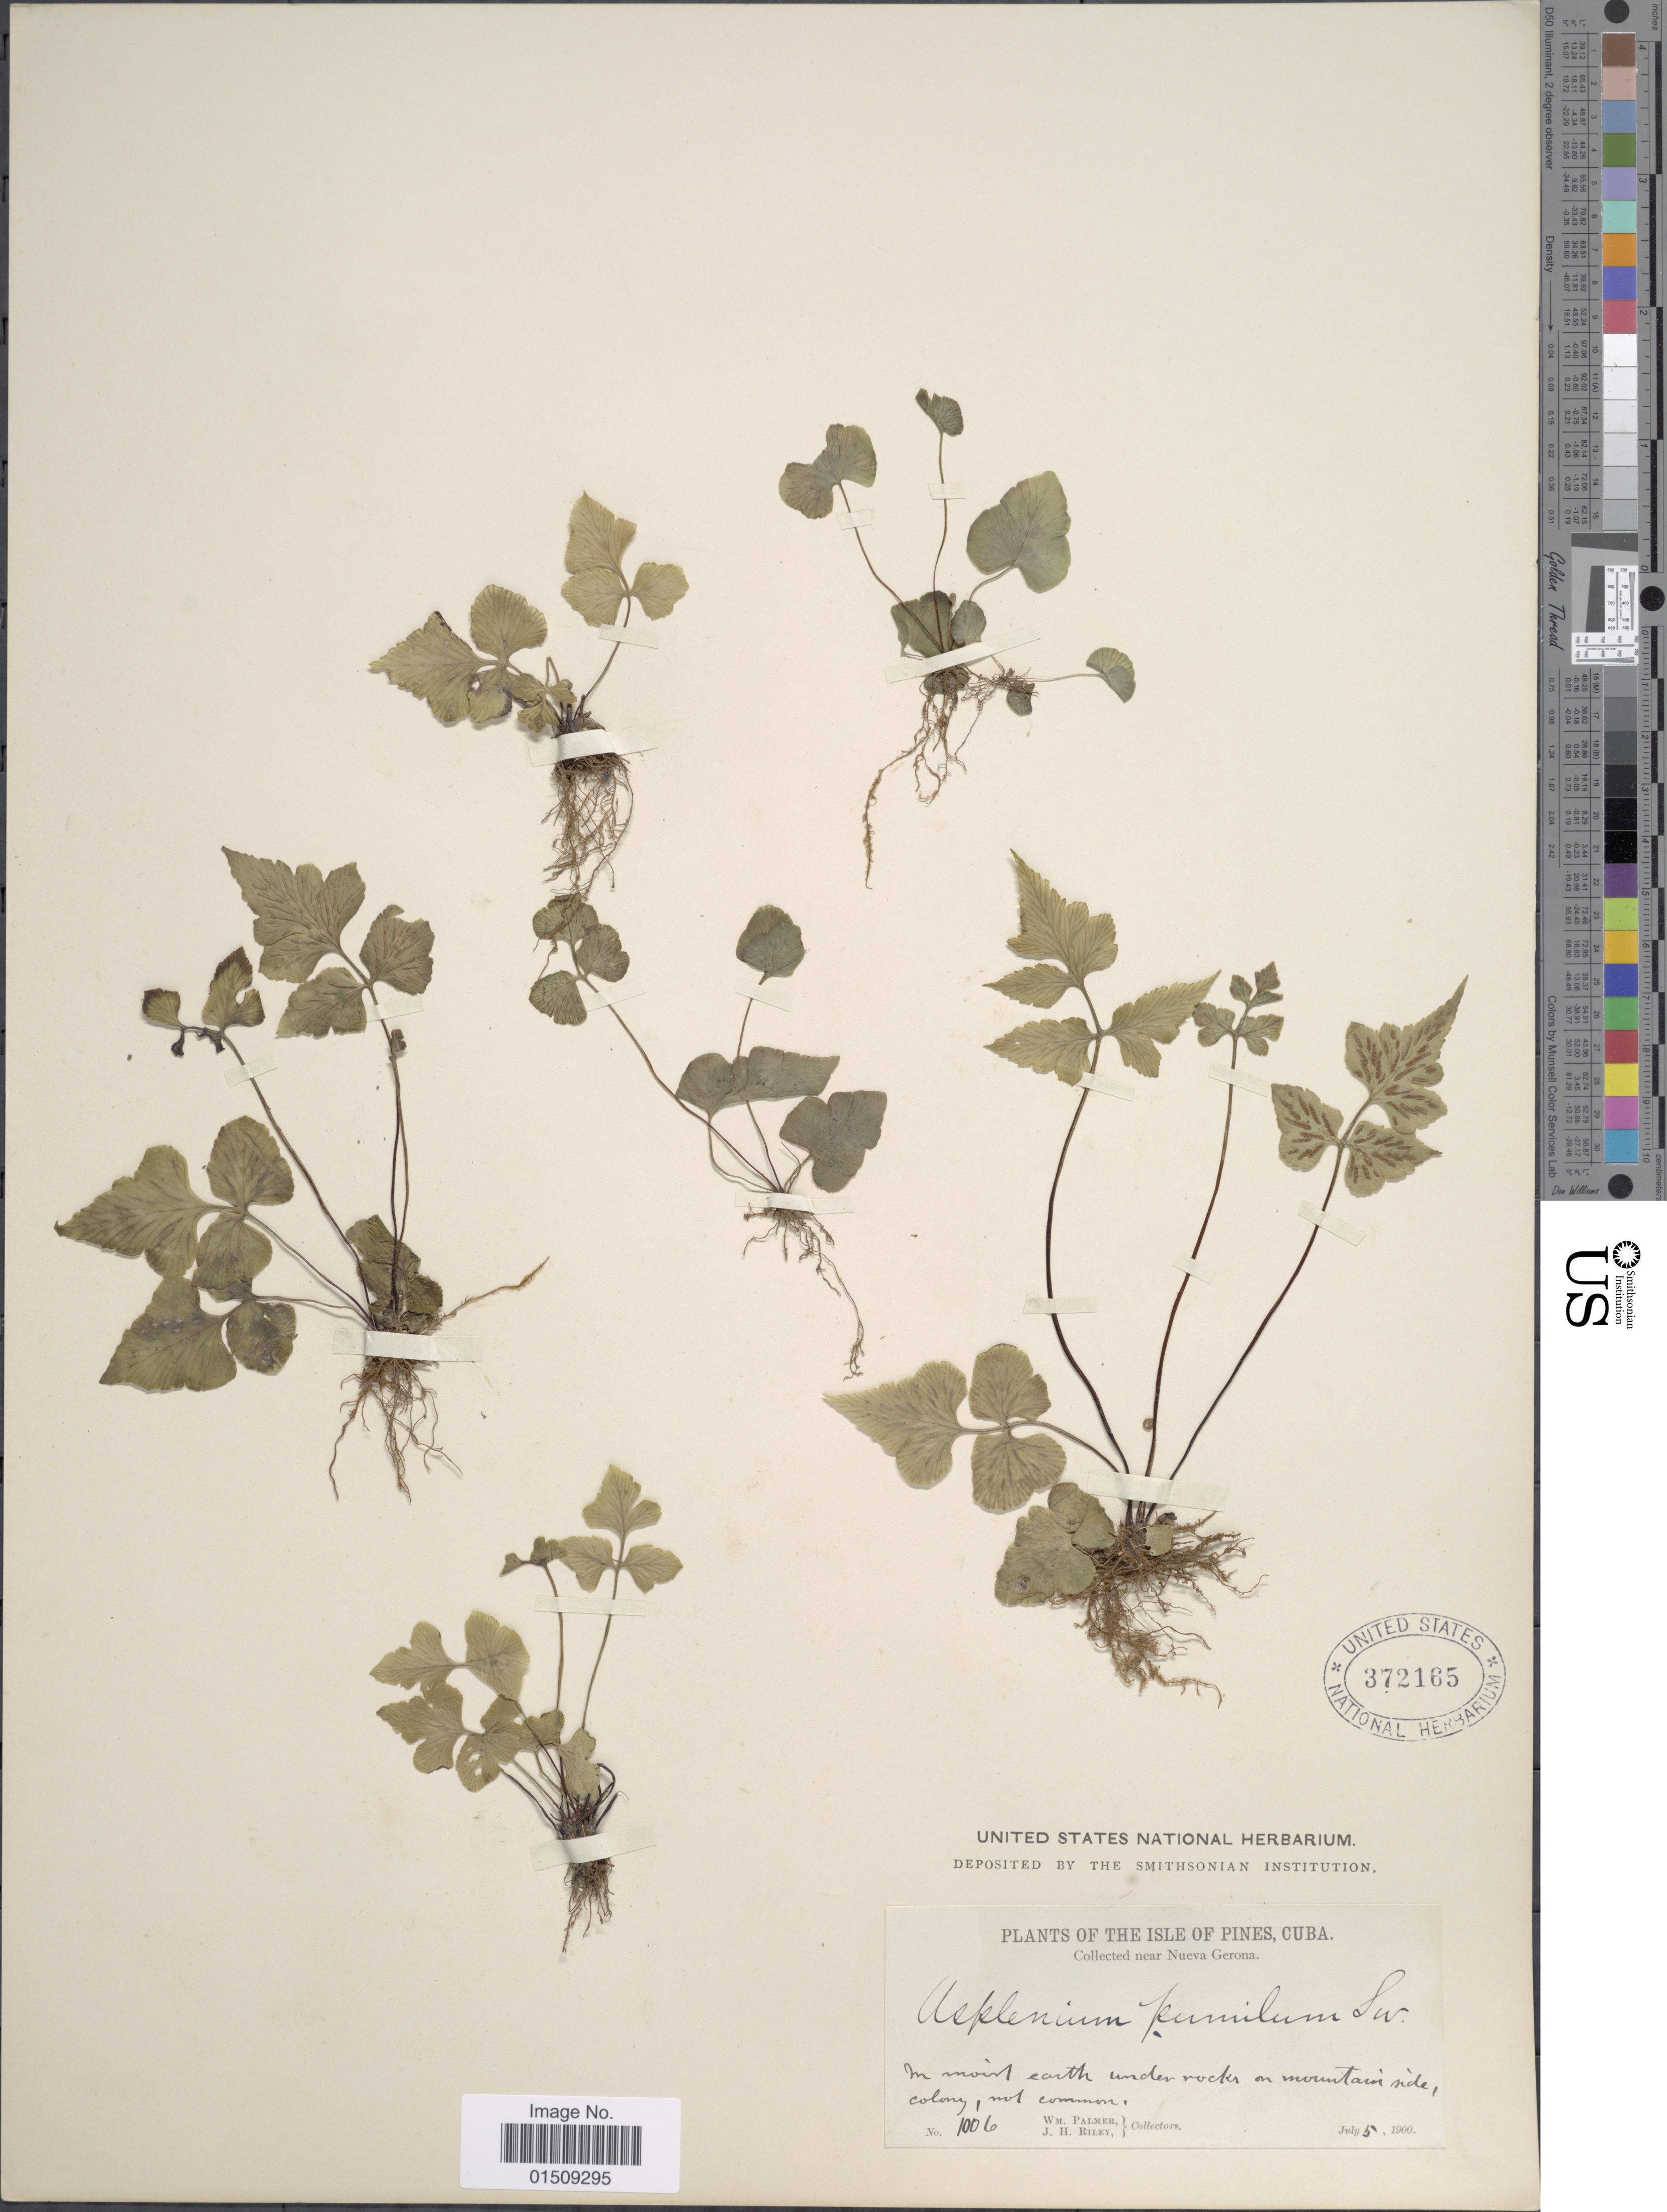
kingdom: Plantae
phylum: Tracheophyta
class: Polypodiopsida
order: Polypodiales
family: Aspleniaceae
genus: Asplenium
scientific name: Asplenium pumilum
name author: Sw.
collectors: W. Palmer & J. H. Riley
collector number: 1006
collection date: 1900-07-05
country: Cuba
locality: The Isle of Pines, Cuba. Near Gerona.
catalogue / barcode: US 372165